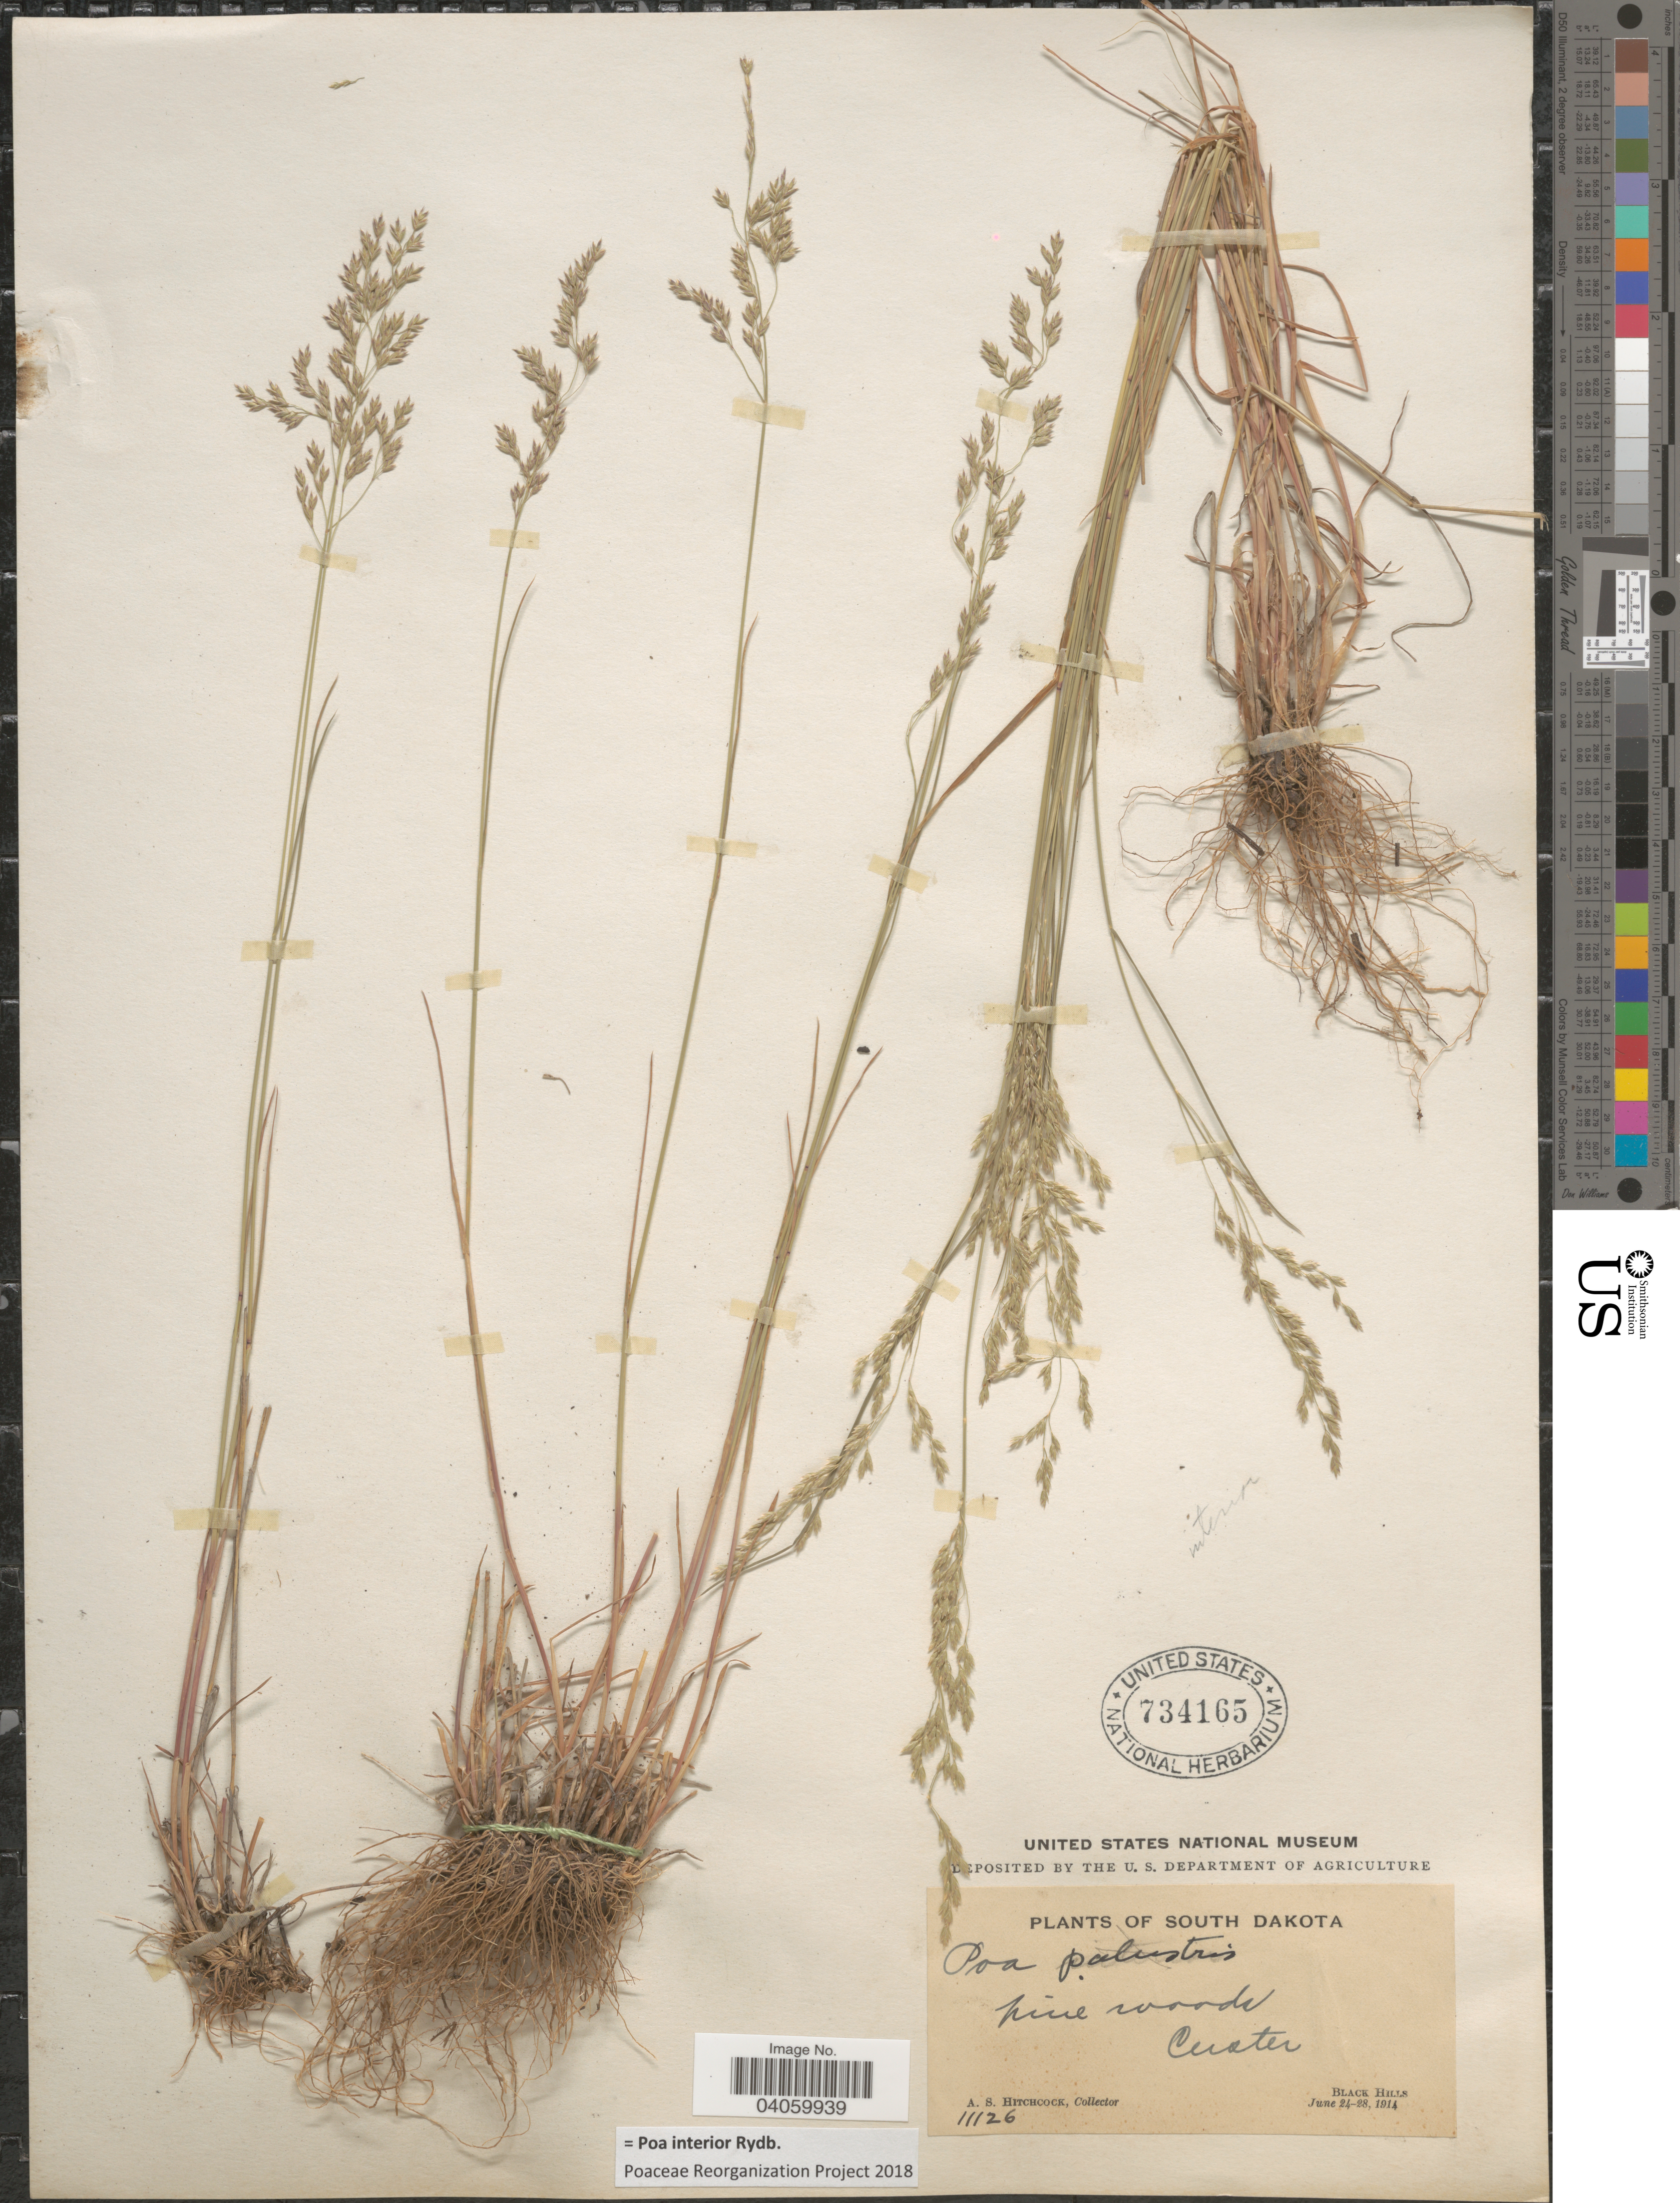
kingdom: Plantae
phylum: Tracheophyta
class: Liliopsida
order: Poales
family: Poaceae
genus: Poa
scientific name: Poa interior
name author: Rydb.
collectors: A. S. Hitchcock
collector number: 11126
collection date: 1914-06-24/1914-06-28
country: United States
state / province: South Dakota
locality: Custer. Black Hills.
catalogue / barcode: US 734165